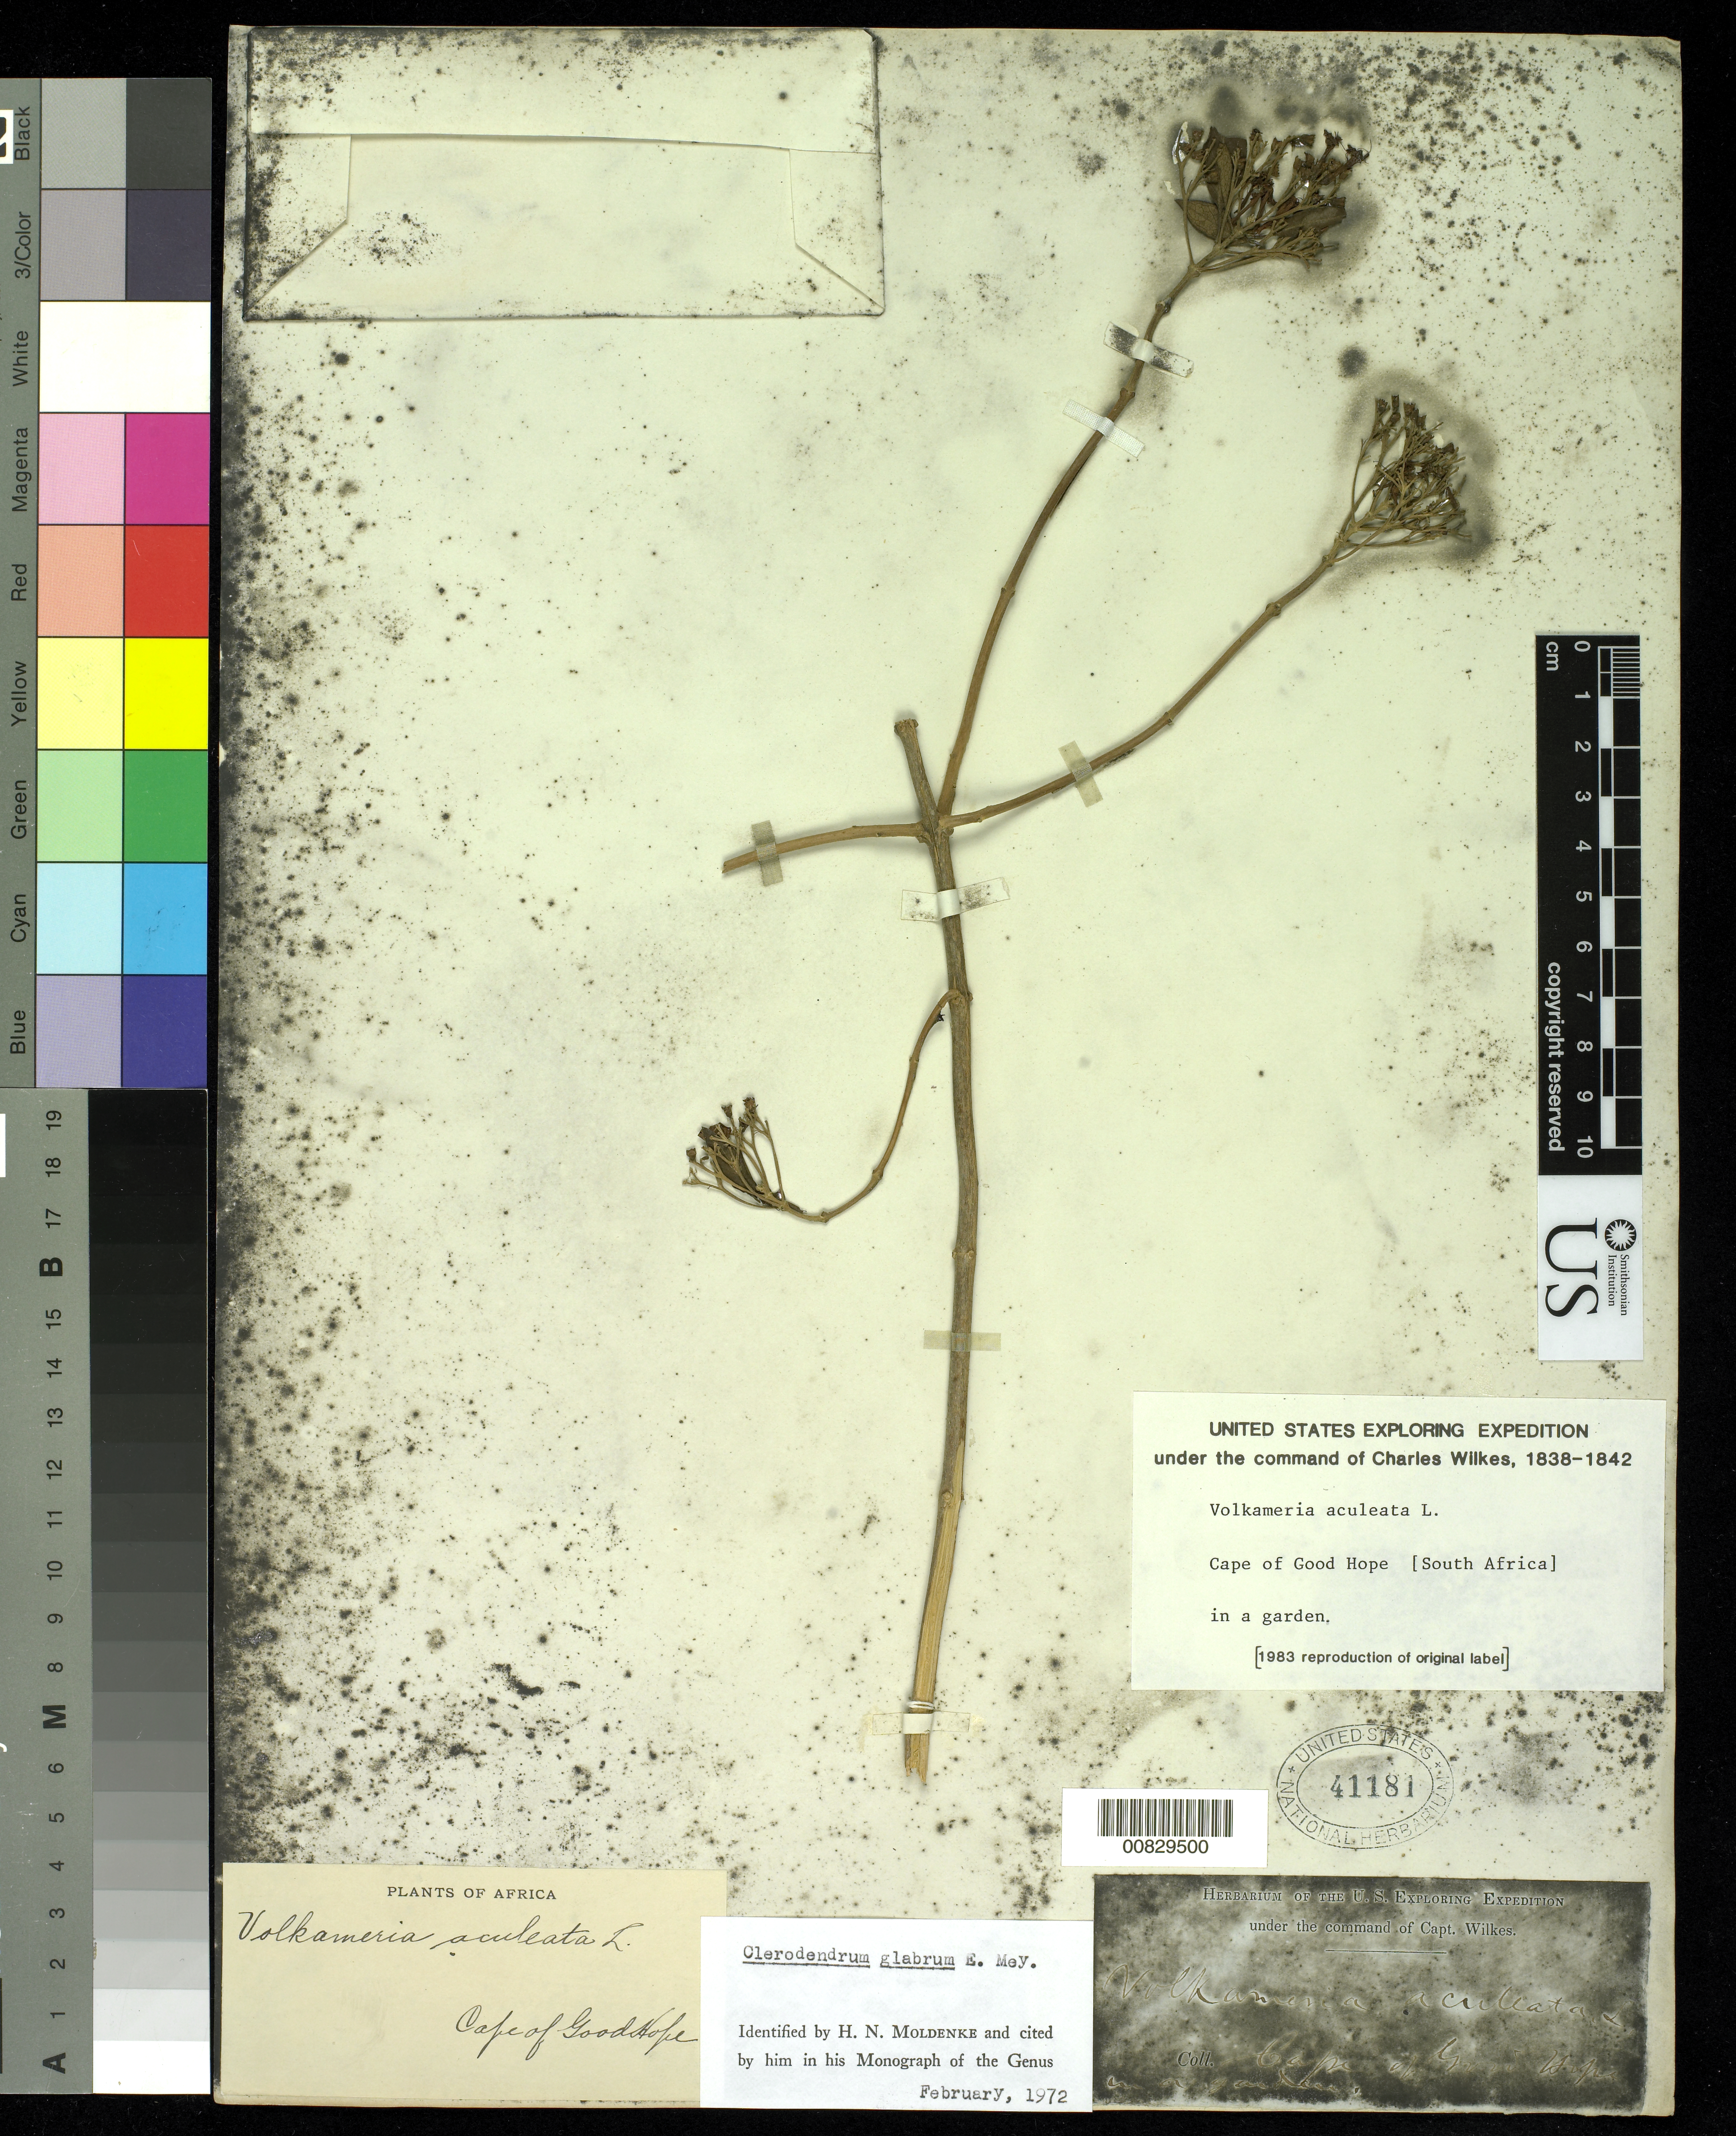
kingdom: Plantae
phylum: Tracheophyta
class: Magnoliopsida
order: Lamiales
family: Lamiaceae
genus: Clerodendrum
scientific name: Clerodendrum glabrum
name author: E. Mey.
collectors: Wilkes Explor. Exped.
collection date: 1838/1842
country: South Africa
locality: Cape of Good Hope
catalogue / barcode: US 41181